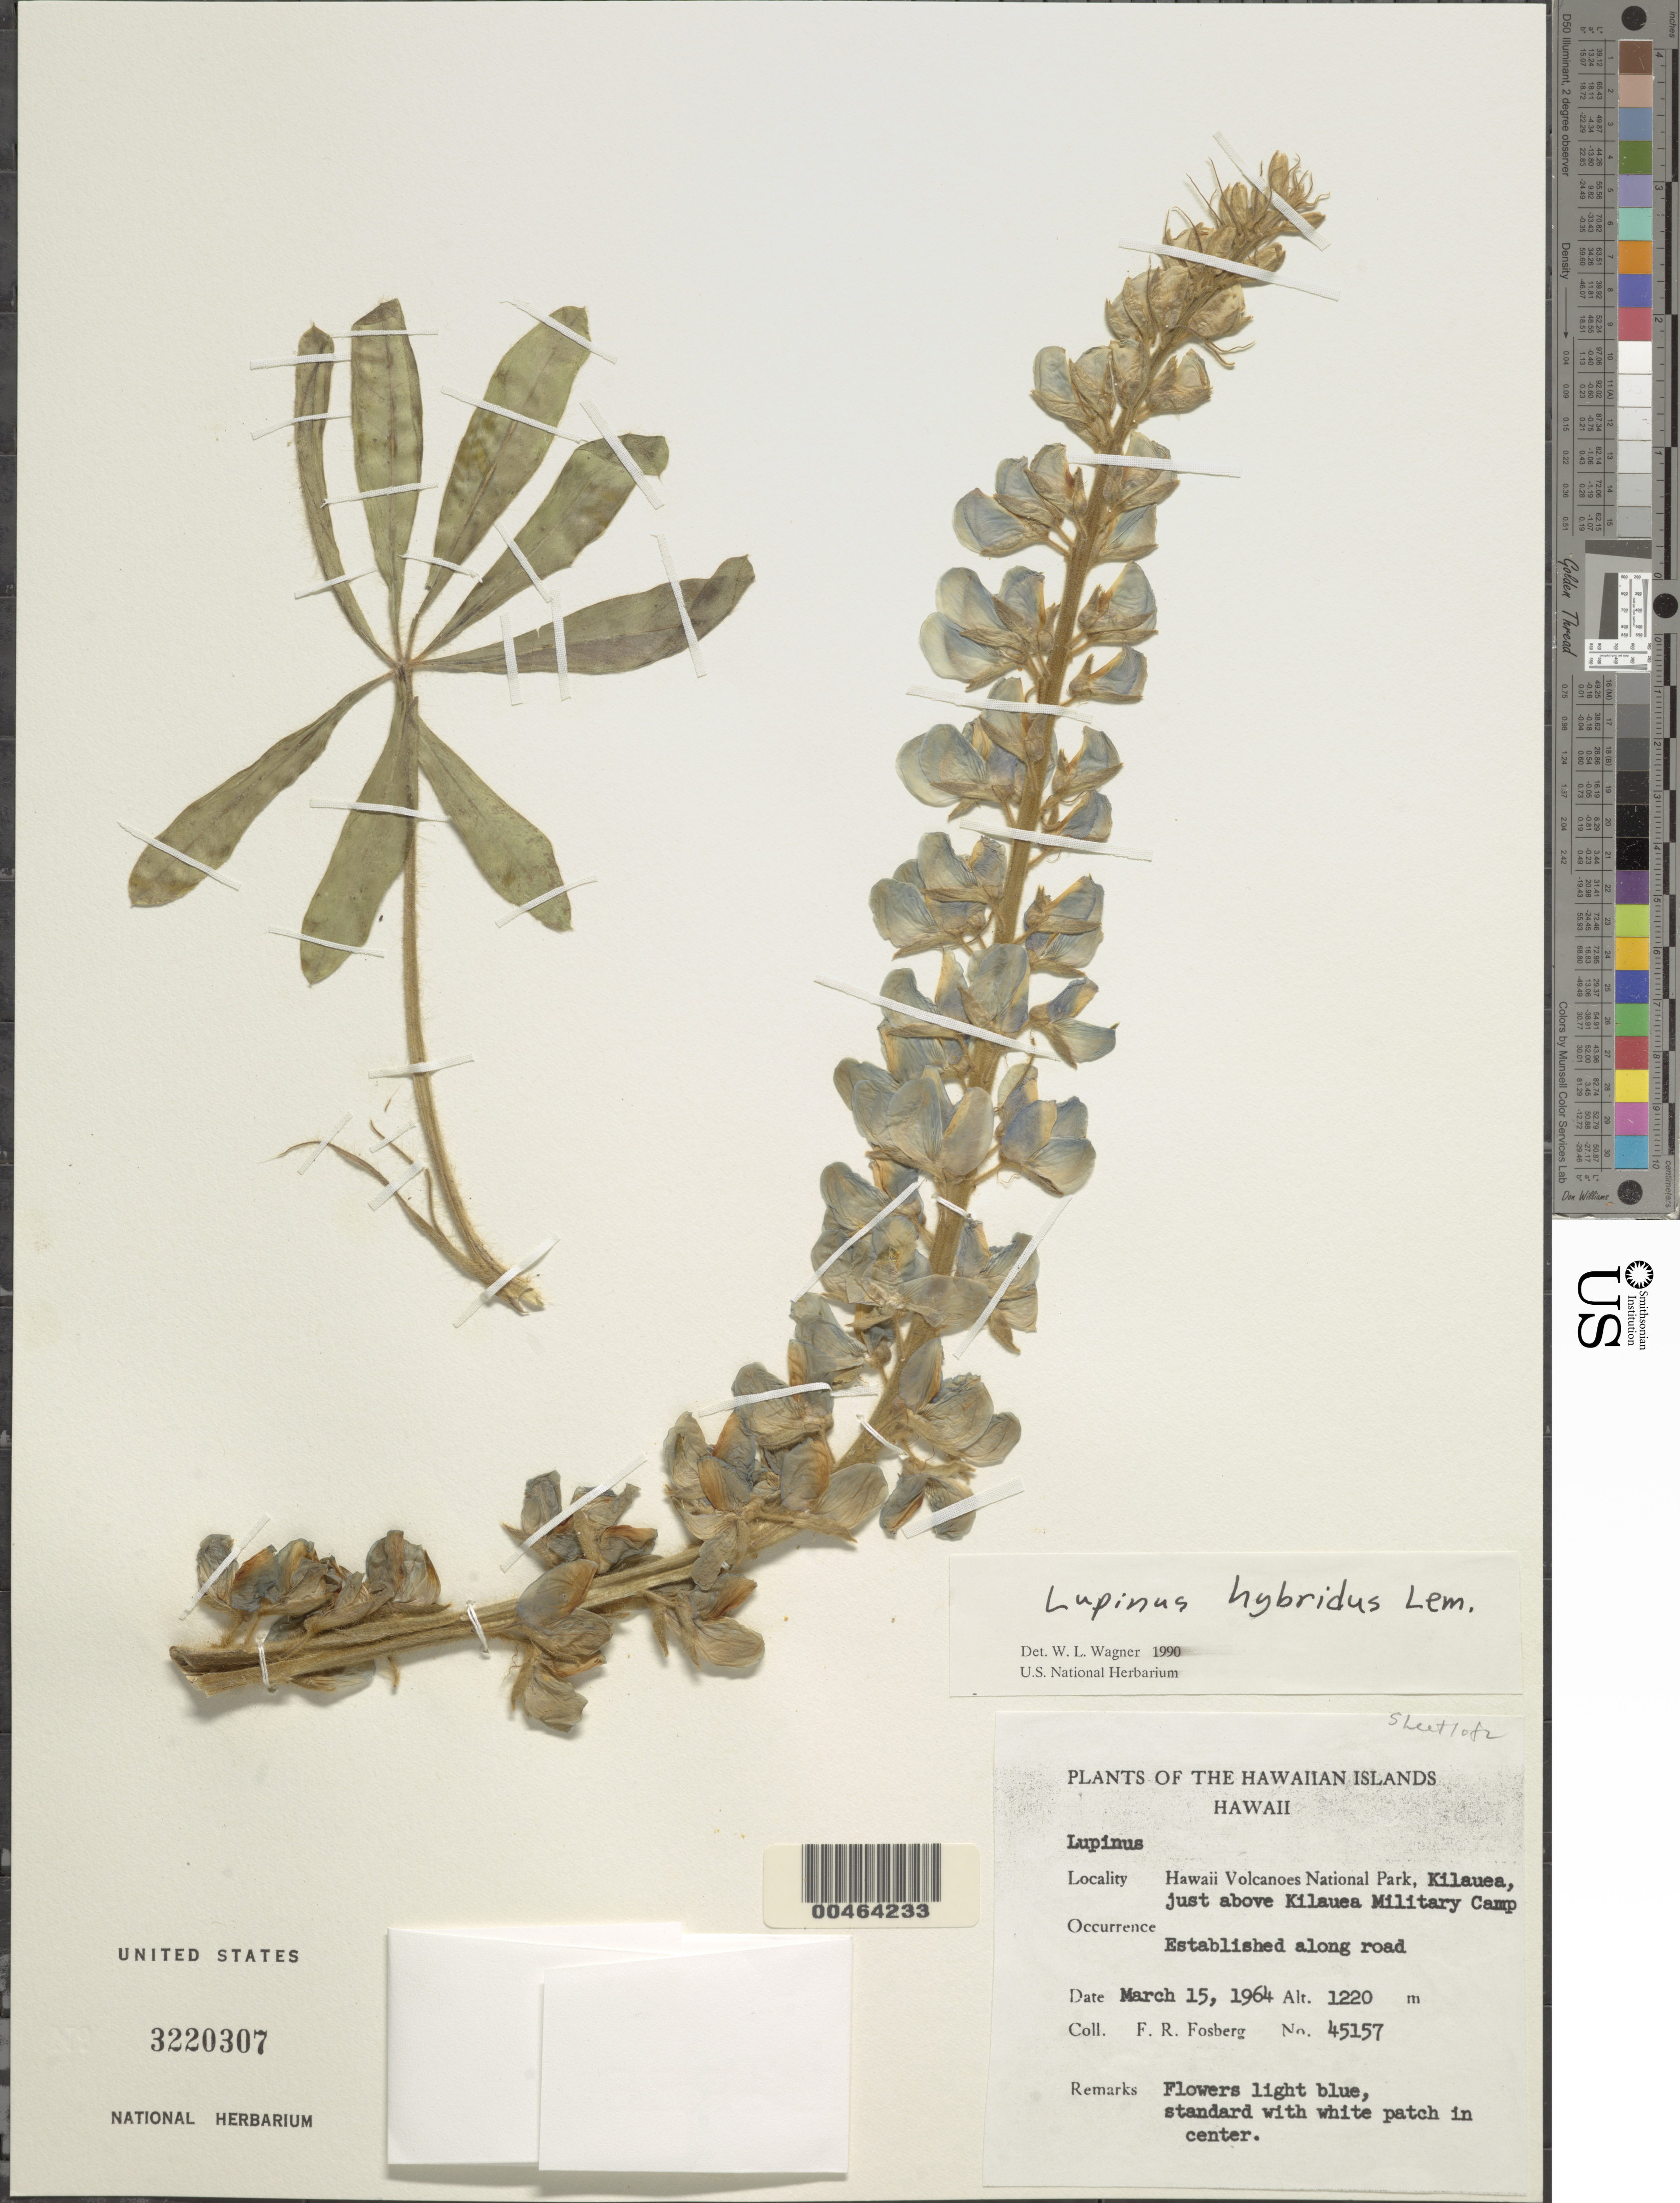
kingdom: Plantae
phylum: Tracheophyta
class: Magnoliopsida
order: Fabales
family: Fabaceae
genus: Lupinus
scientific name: Lupinus hybridus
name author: Lem.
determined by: Wagner, W. L., (BOT), Smithsonian Institution - National Museum of Natural History (UNITED STATES)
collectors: F. R. Fosberg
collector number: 45157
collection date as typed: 15 Mar 1964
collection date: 1964-03-15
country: United States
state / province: Hawaii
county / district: Hawaii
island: Hawaii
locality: Hawaii Volcanoes National Park, Kilauea, just above Kilauea Military Camp, along road.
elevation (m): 1220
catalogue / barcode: US 3220307